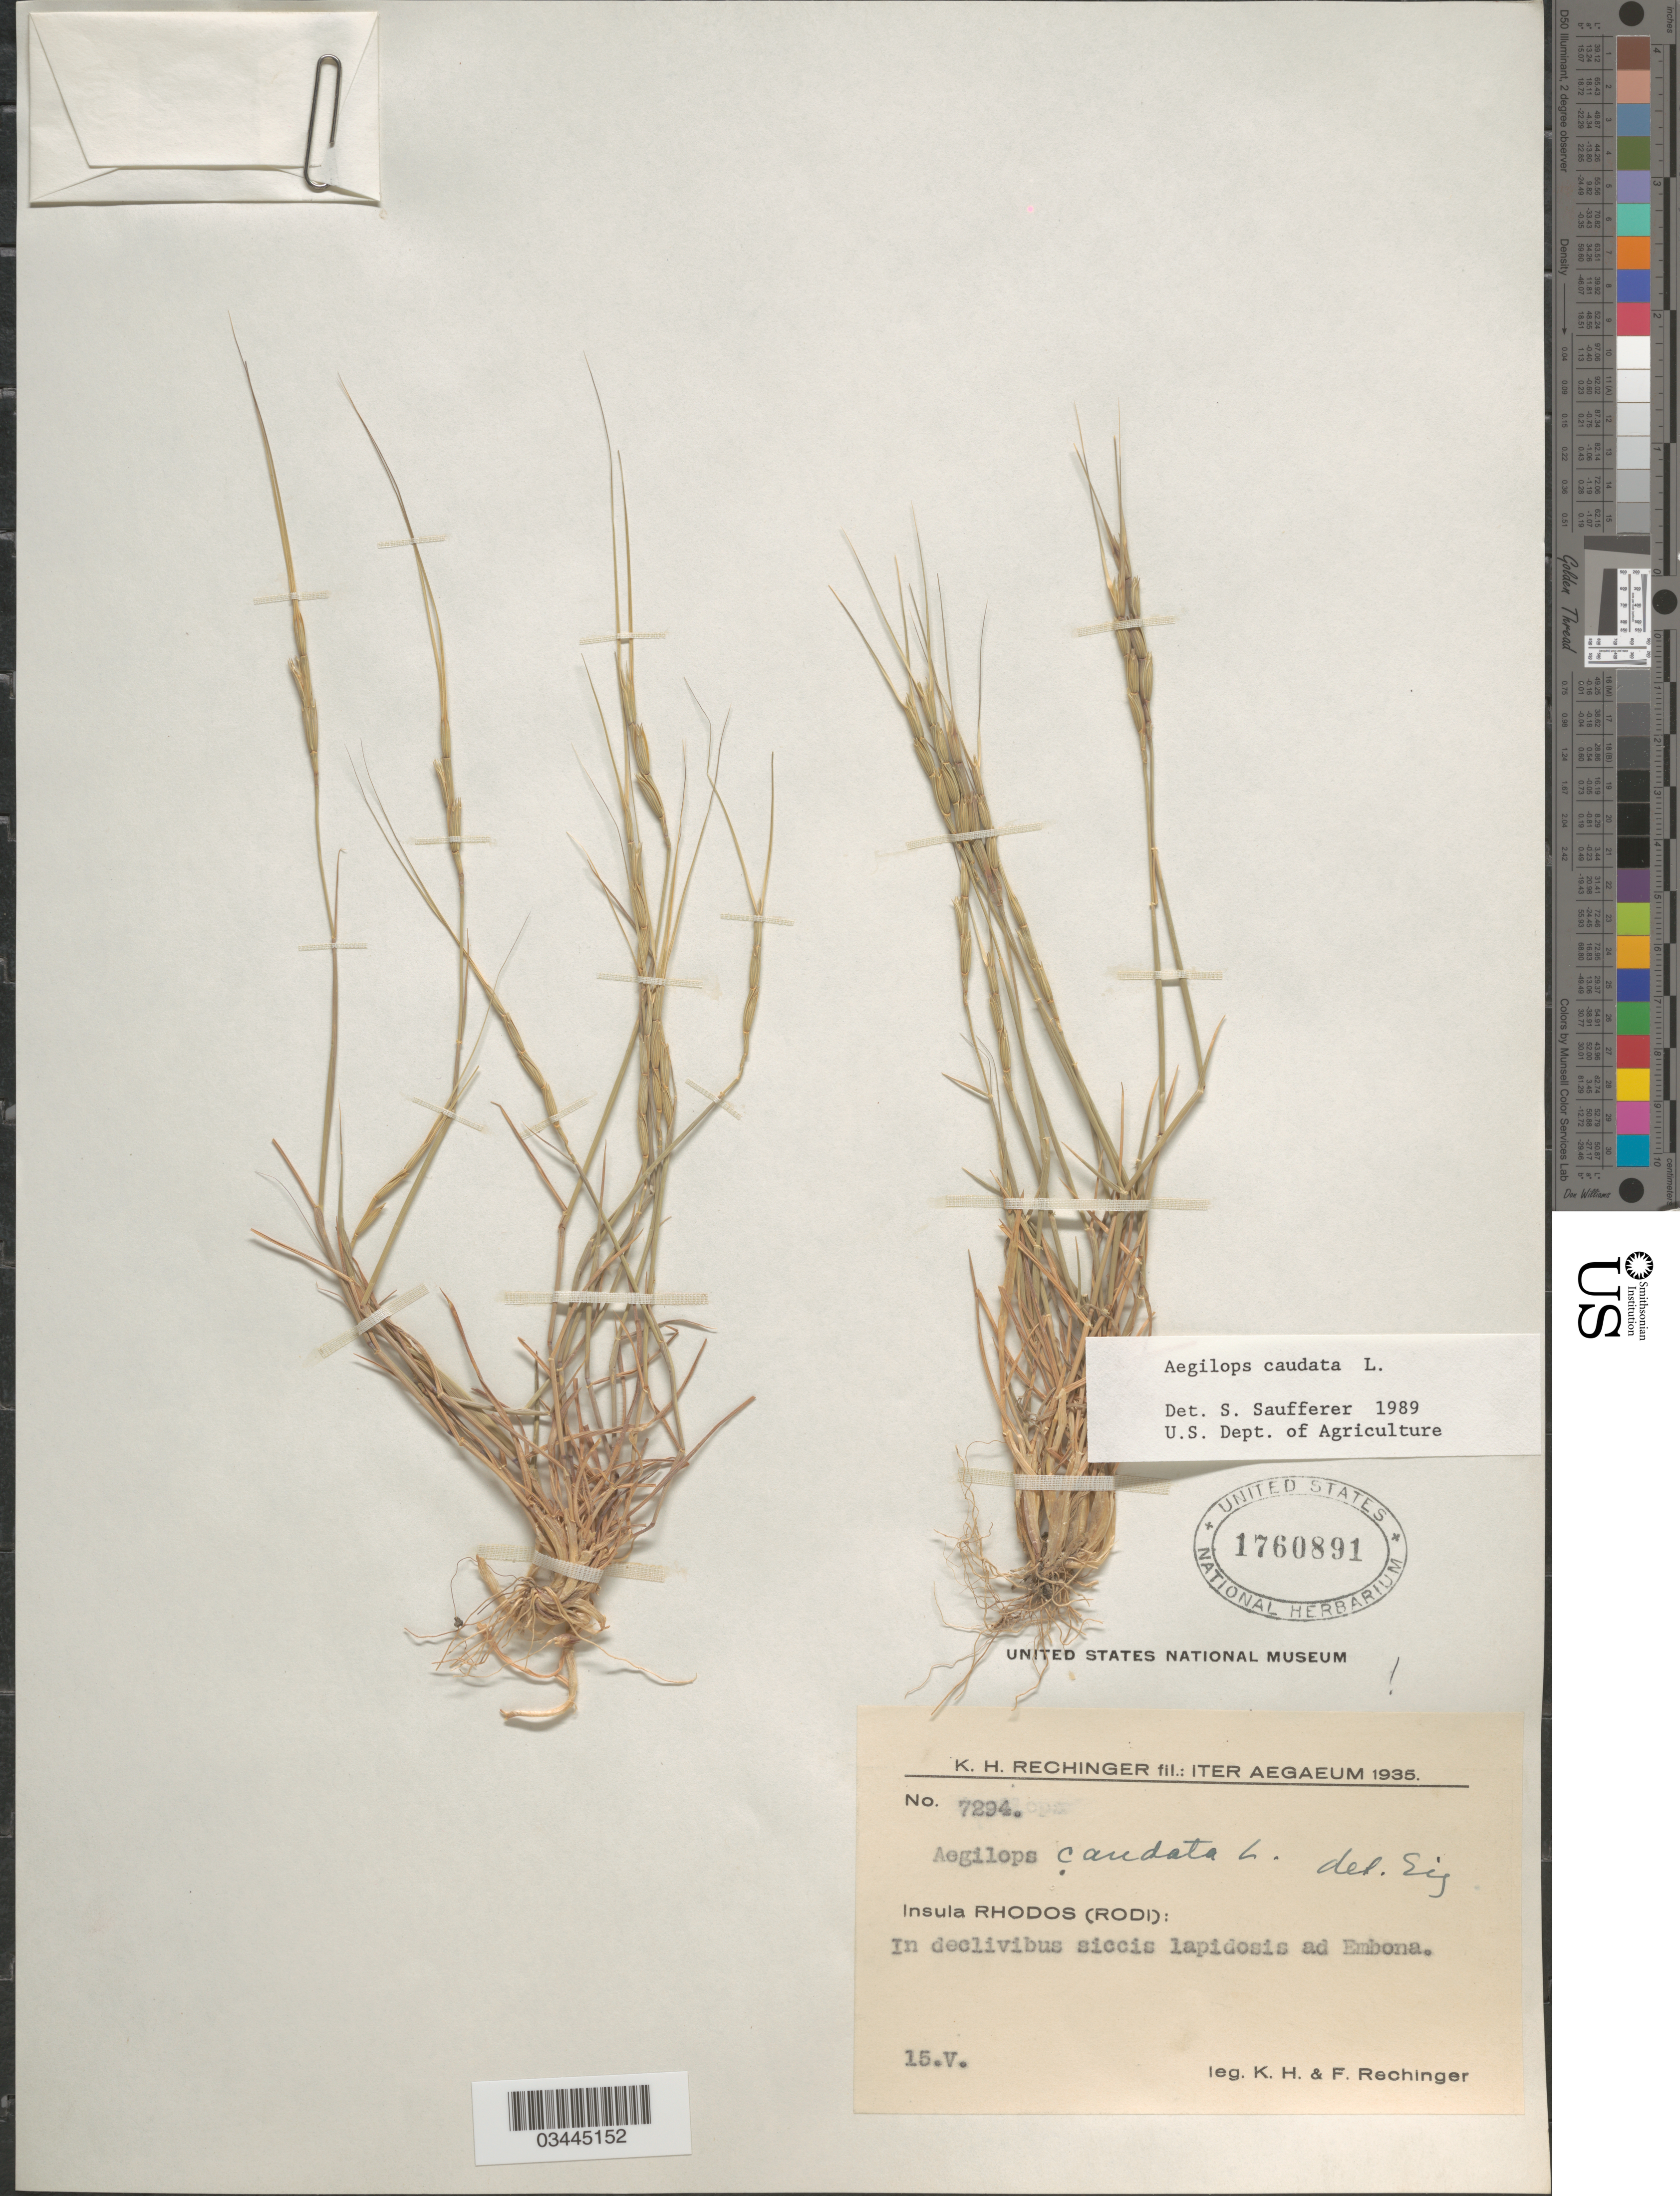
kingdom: Plantae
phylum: Tracheophyta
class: Liliopsida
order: Poales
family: Poaceae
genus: Aegilops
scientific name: Aegilops caudata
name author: L.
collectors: K. H. Rechinger & F. Rechinger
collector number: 7294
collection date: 1935-05-15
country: Greece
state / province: South Aegean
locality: Iter Aegaeum 1935. Insula Rhodos (Rodi): In declivibus siccis lapidosis ad Embona.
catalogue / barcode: US 1760891